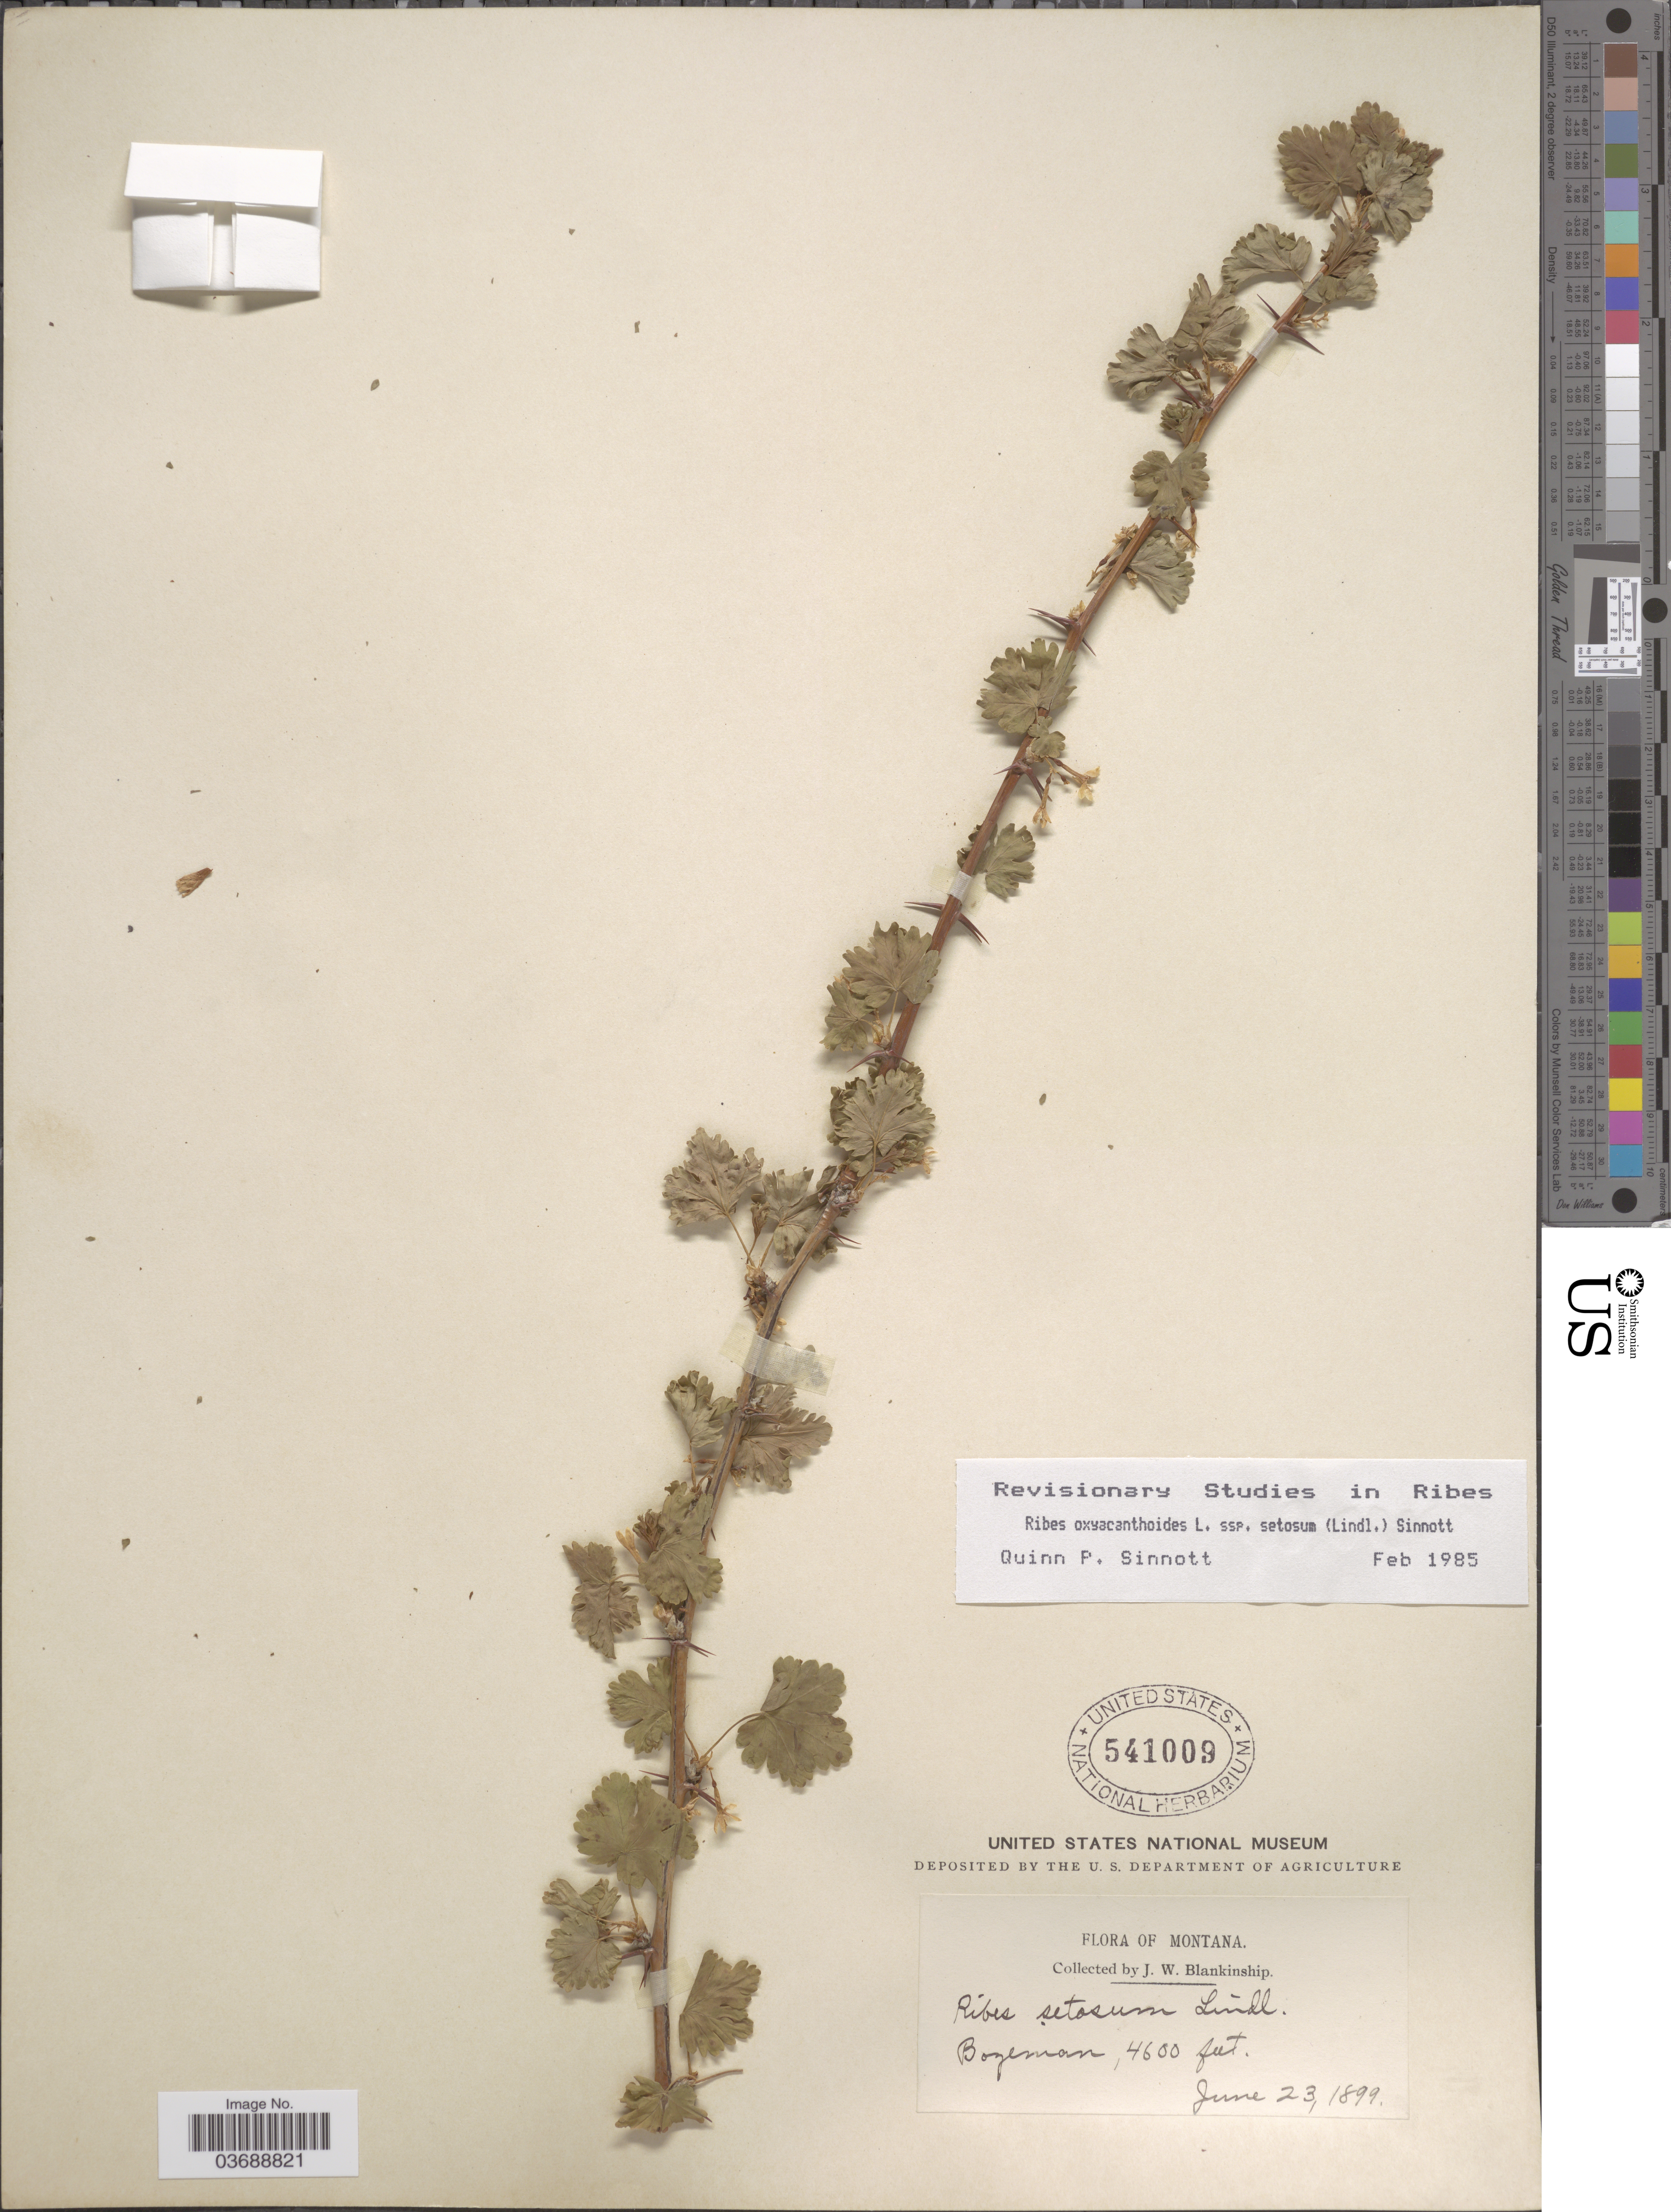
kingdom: Plantae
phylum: Tracheophyta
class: Magnoliopsida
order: Saxifragales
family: Grossulariaceae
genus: Ribes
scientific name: Ribes oxyacanthoides subsp. setosum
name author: (Lindl.) Q.P. Sinnott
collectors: J. W. Blankinship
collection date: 1899-06-23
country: United States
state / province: Montana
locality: Bozeman.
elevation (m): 1402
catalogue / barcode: US 541009